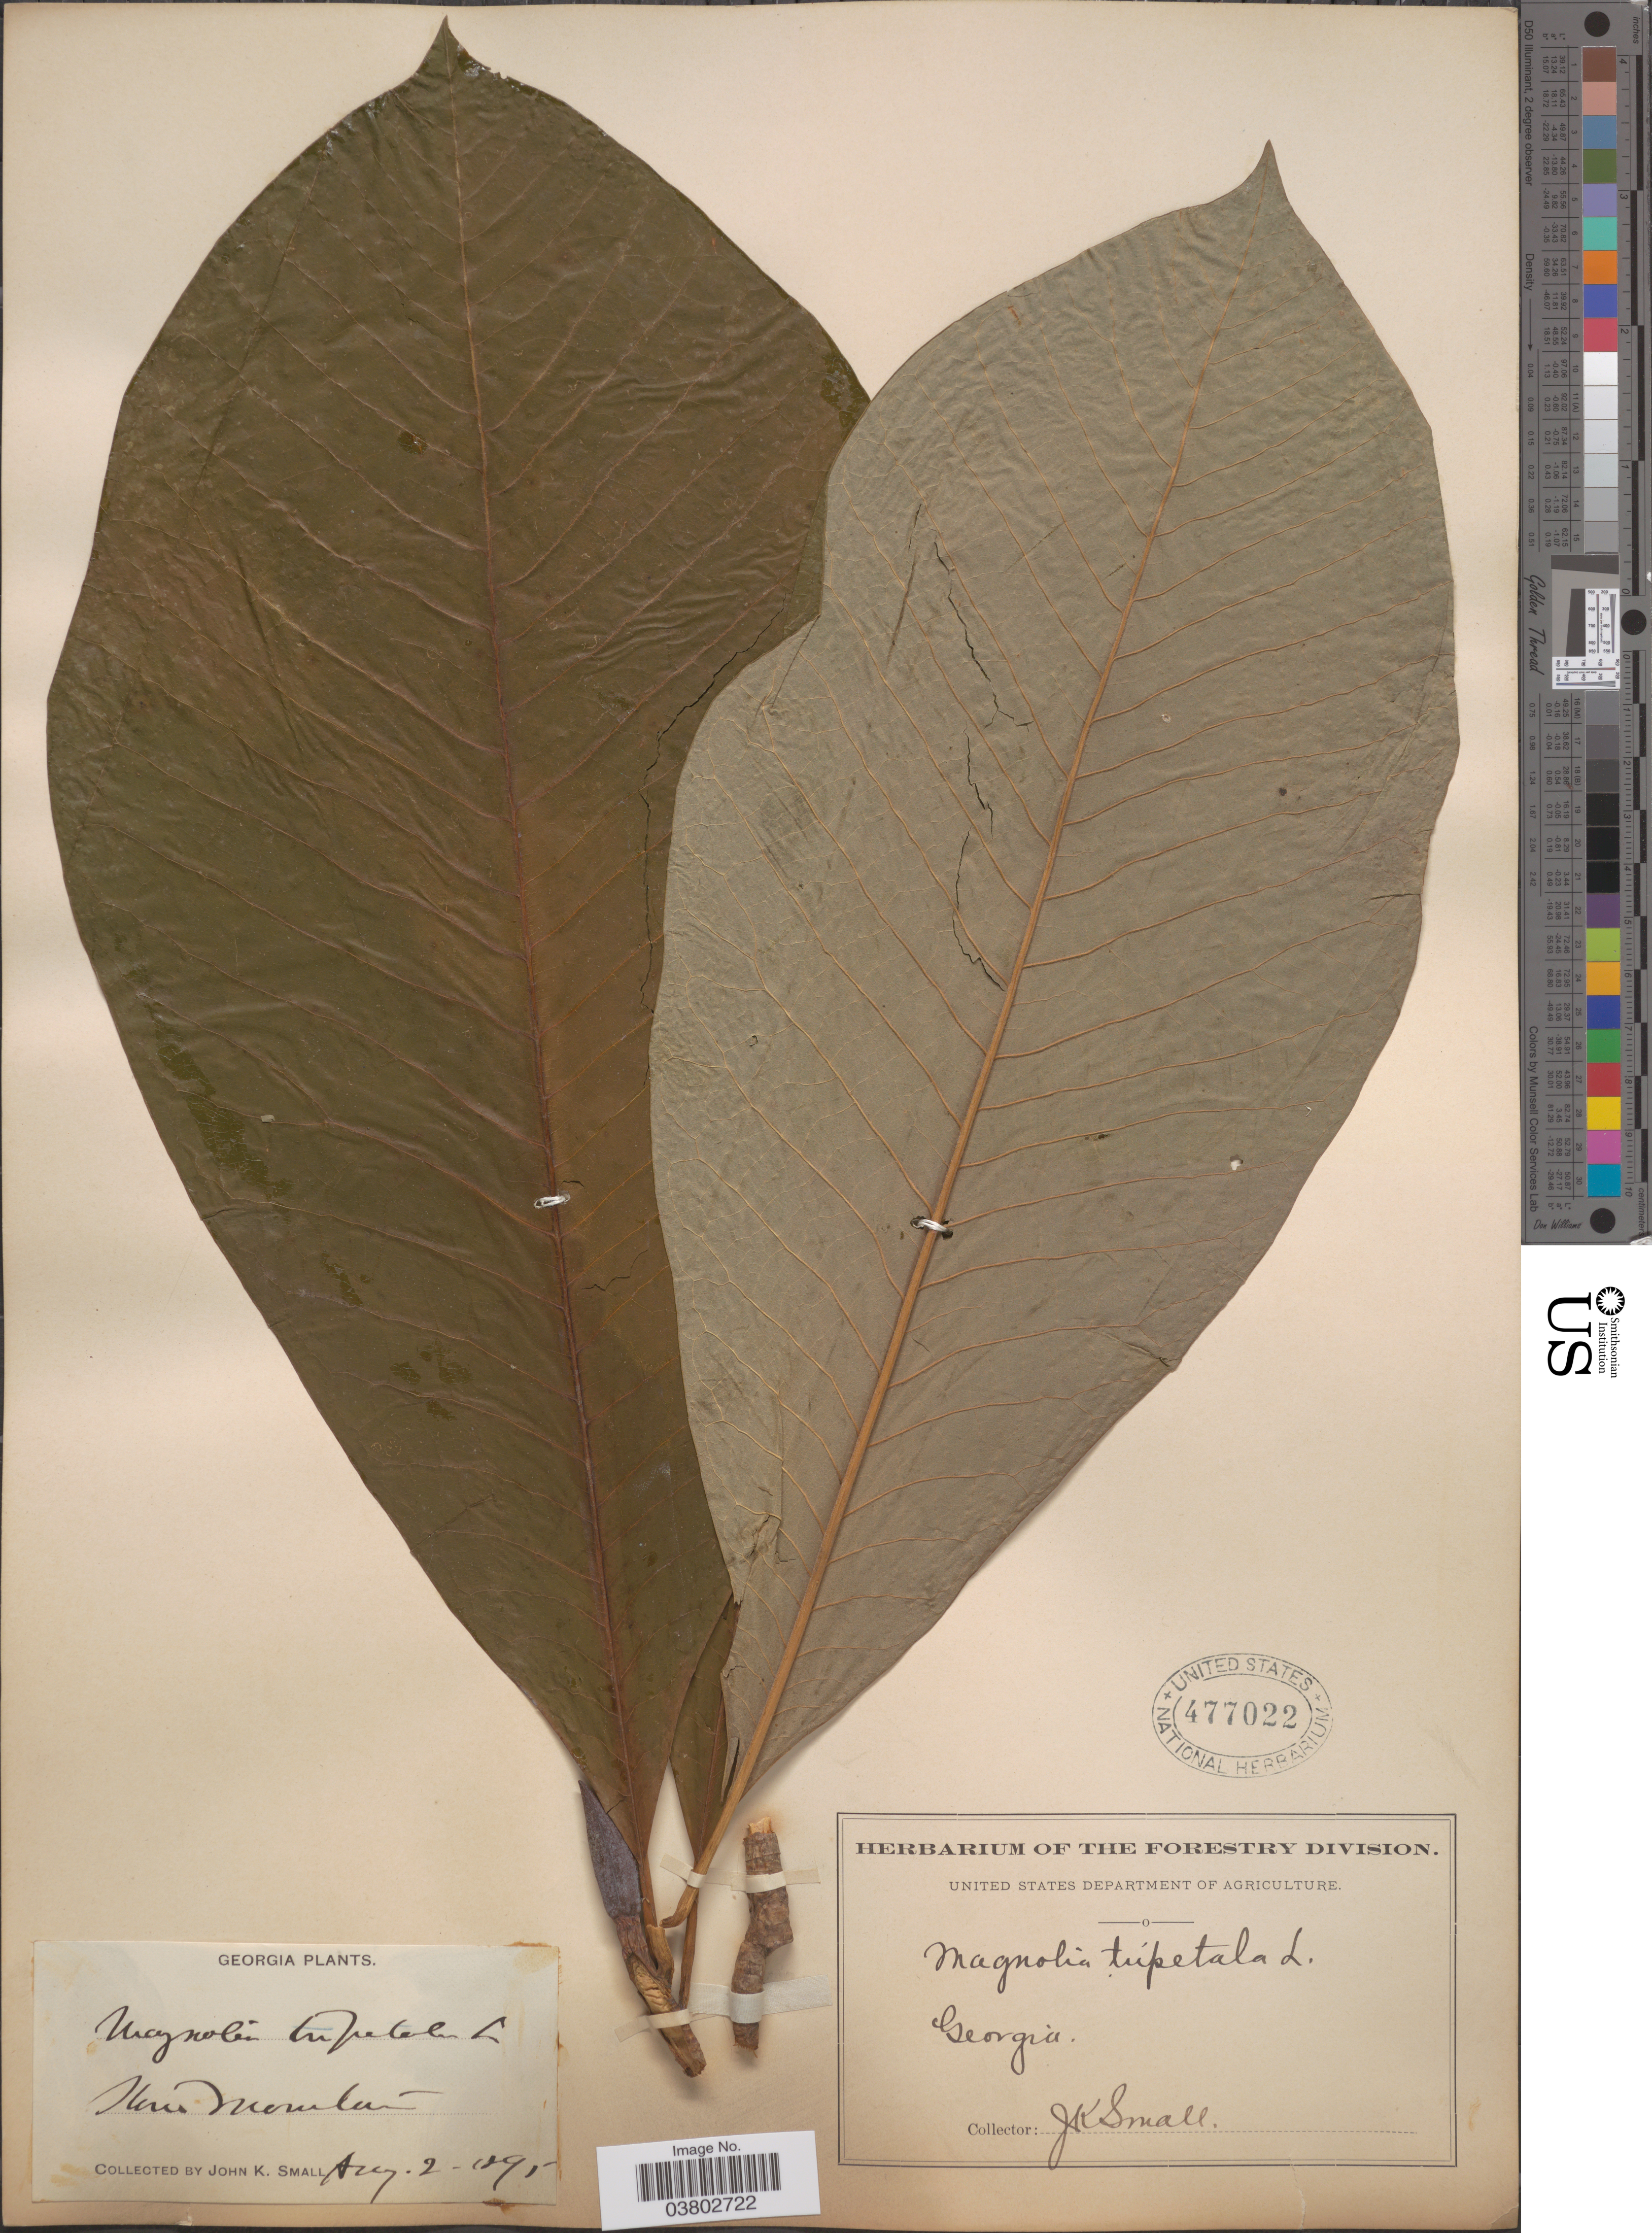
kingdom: Plantae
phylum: Tracheophyta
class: Magnoliopsida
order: Magnoliales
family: Magnoliaceae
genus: Magnolia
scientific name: Magnolia tripetala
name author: L.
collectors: J. K. Small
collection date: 1895-08-02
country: United States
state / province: Georgia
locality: Stone Mountain.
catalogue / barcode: US 477022